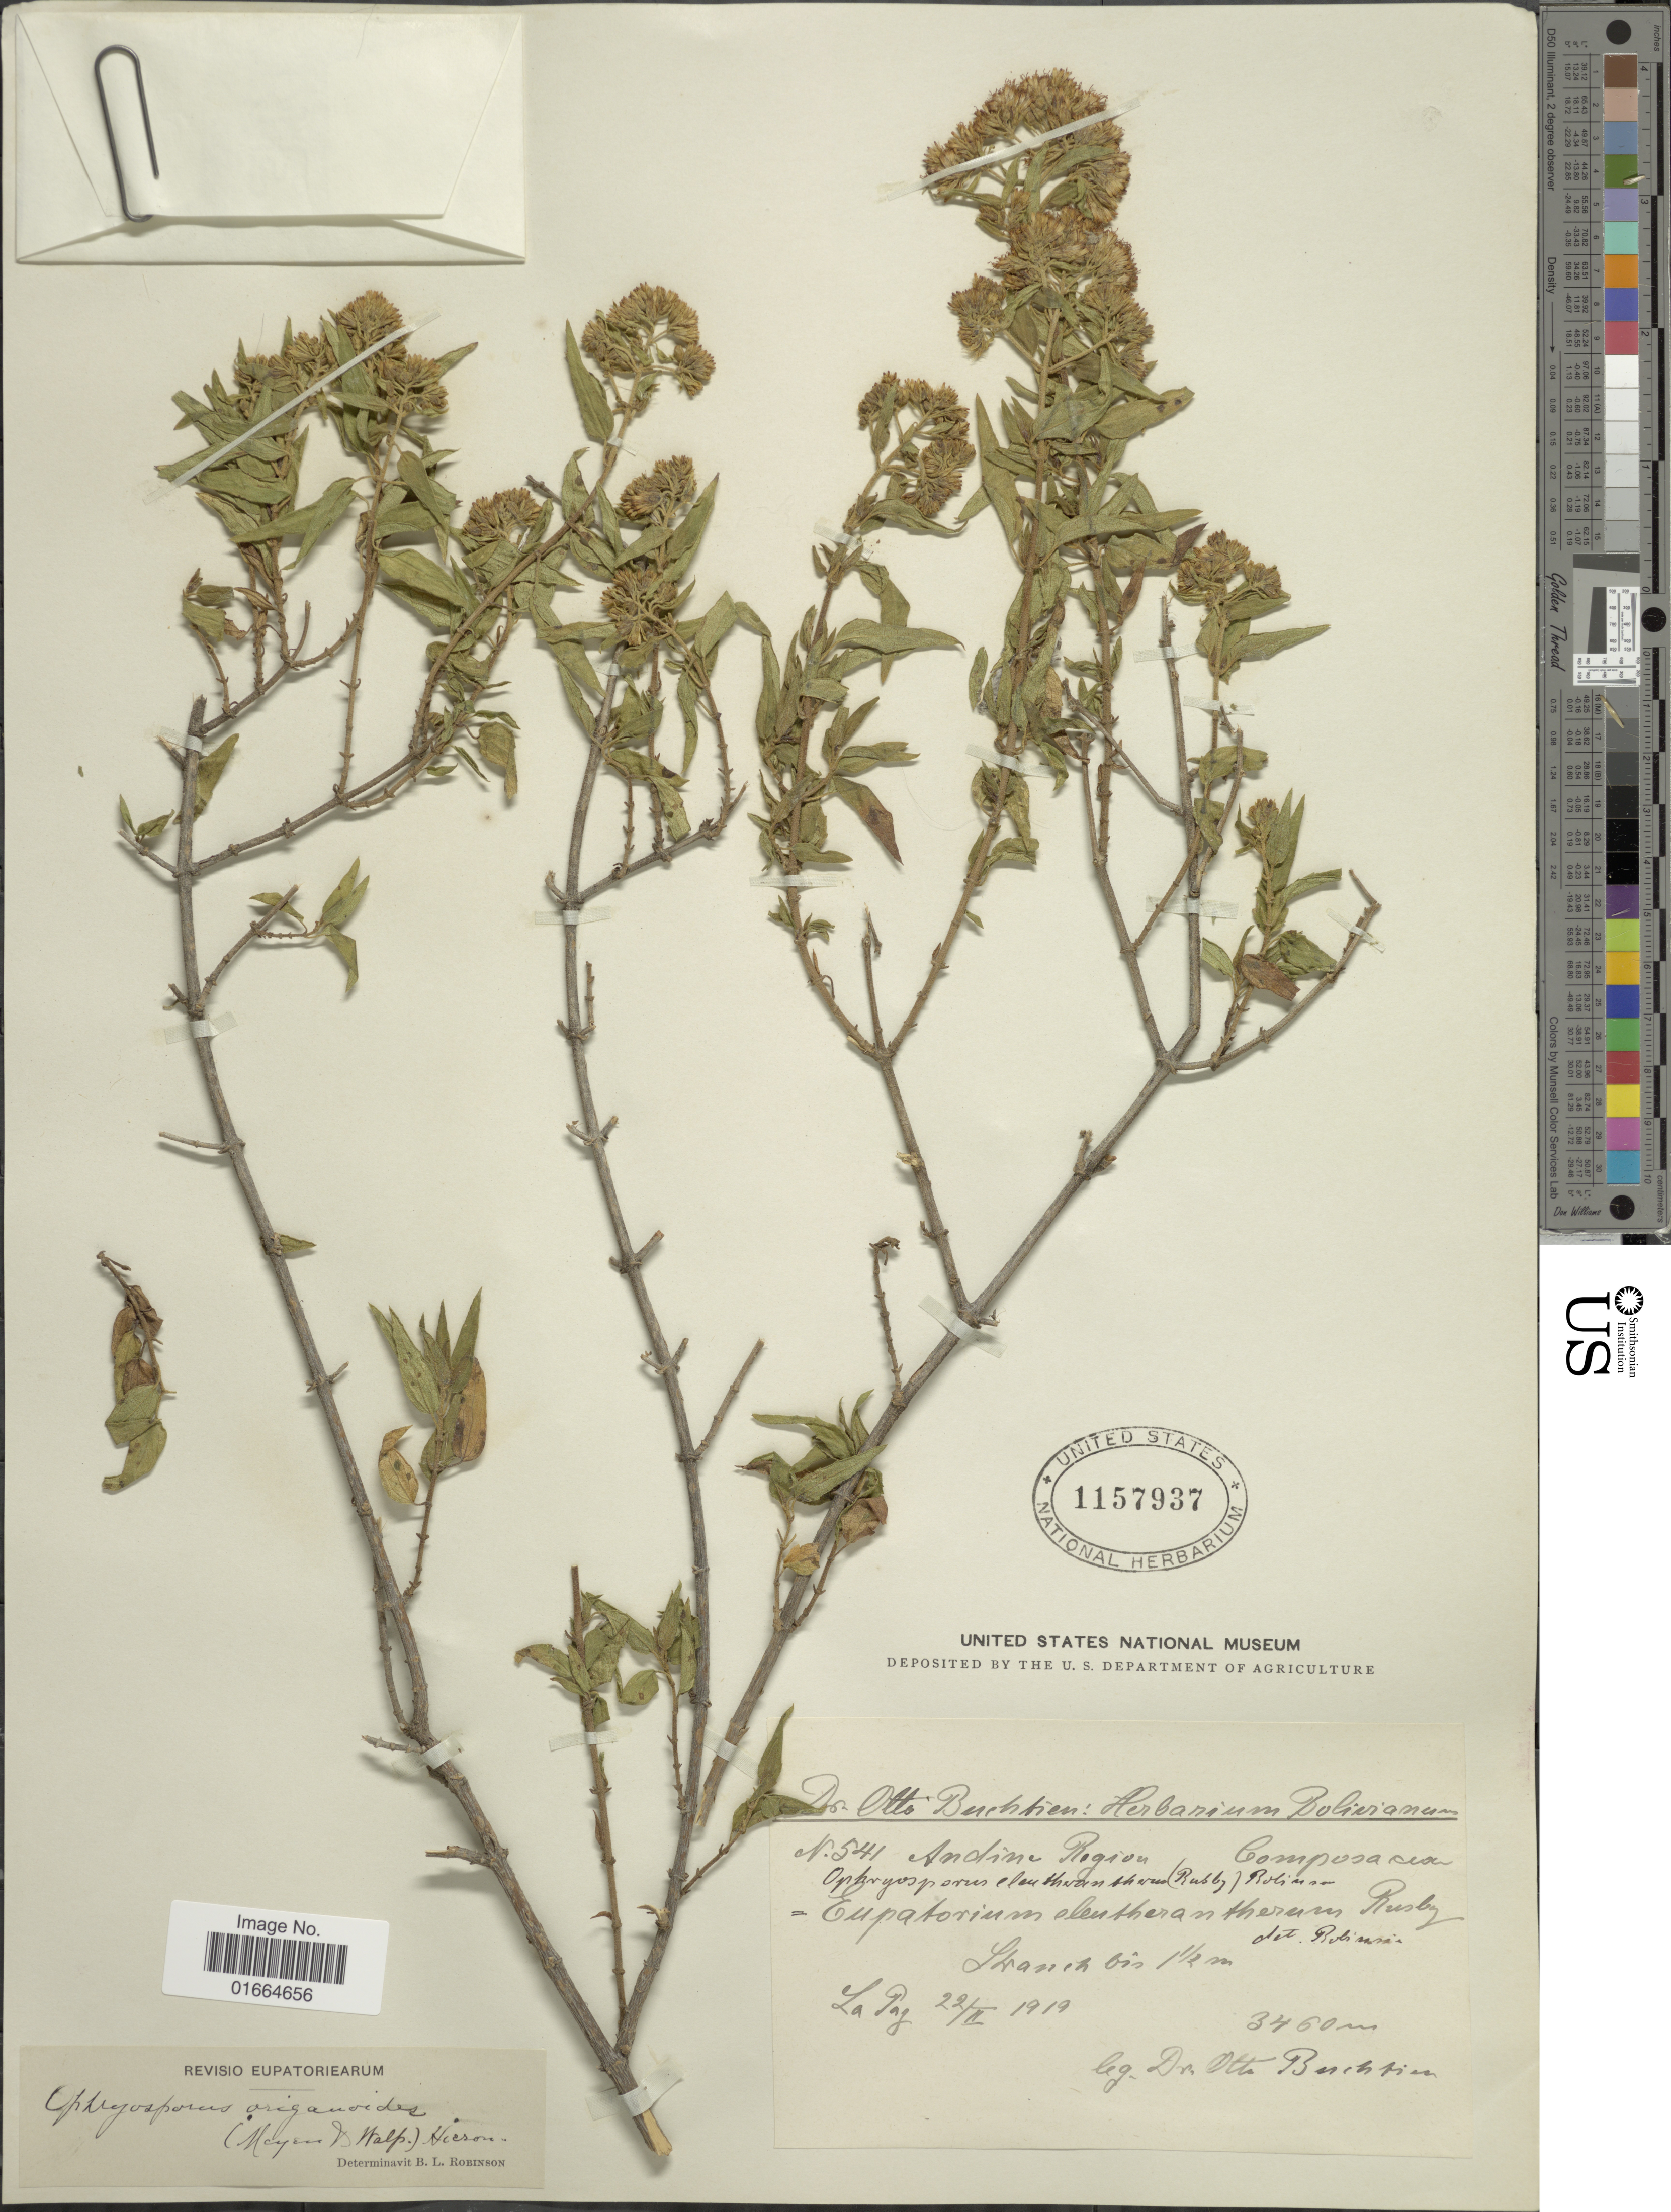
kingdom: Plantae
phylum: Tracheophyta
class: Magnoliopsida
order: Asterales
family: Asteraceae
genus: Ophryosporus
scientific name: Ophryosporus heptanthus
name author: (Sch. Bip. ex Wedd.) R.M. King & H. Rob.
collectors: O. Buchtien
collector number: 541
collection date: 1919-02-22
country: Bolivia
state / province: La Paz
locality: Andina Region, Stranch bis 1½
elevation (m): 3460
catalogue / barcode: US 1157937